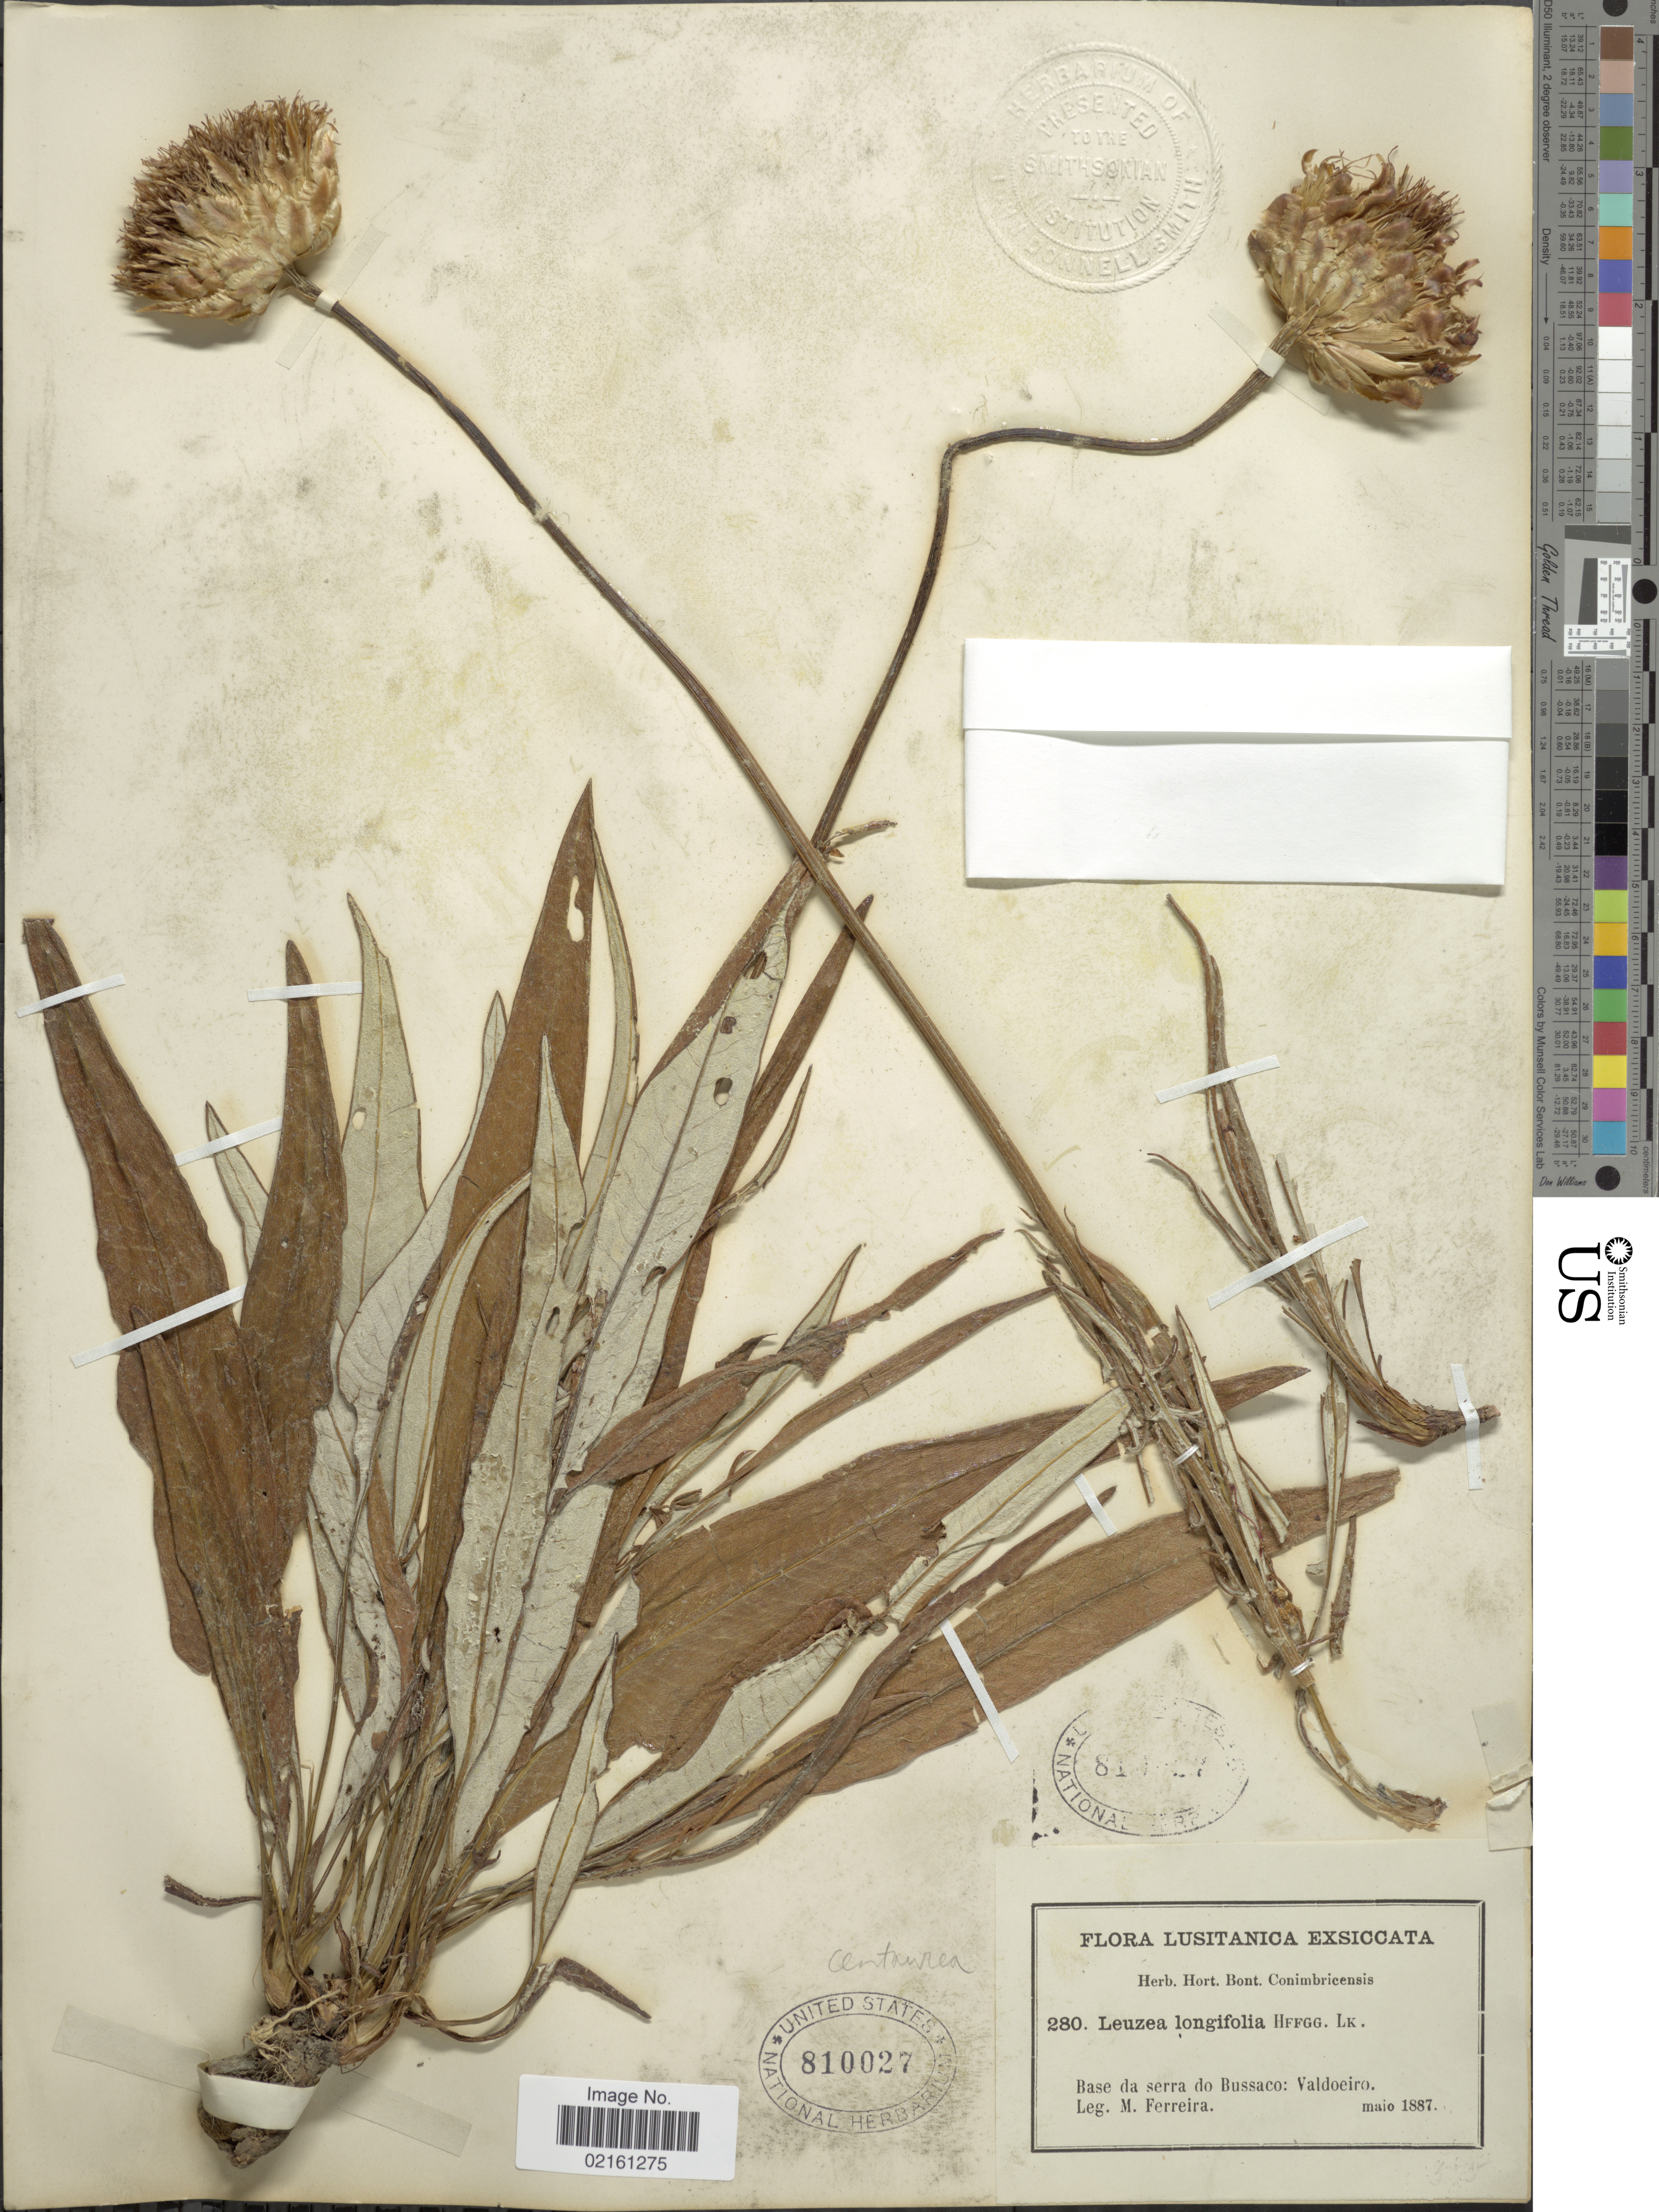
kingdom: Plantae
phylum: Tracheophyta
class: Magnoliopsida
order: Asterales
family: Asteraceae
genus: Rhaponticum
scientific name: Rhaponticum longifolium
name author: (Hoffmanns. & Link) Dittrich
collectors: M. Ferreira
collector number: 280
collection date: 1887-05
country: Portugal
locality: Lusitanica, base da serra do Bussaco, Valdoeiro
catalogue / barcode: US 810027